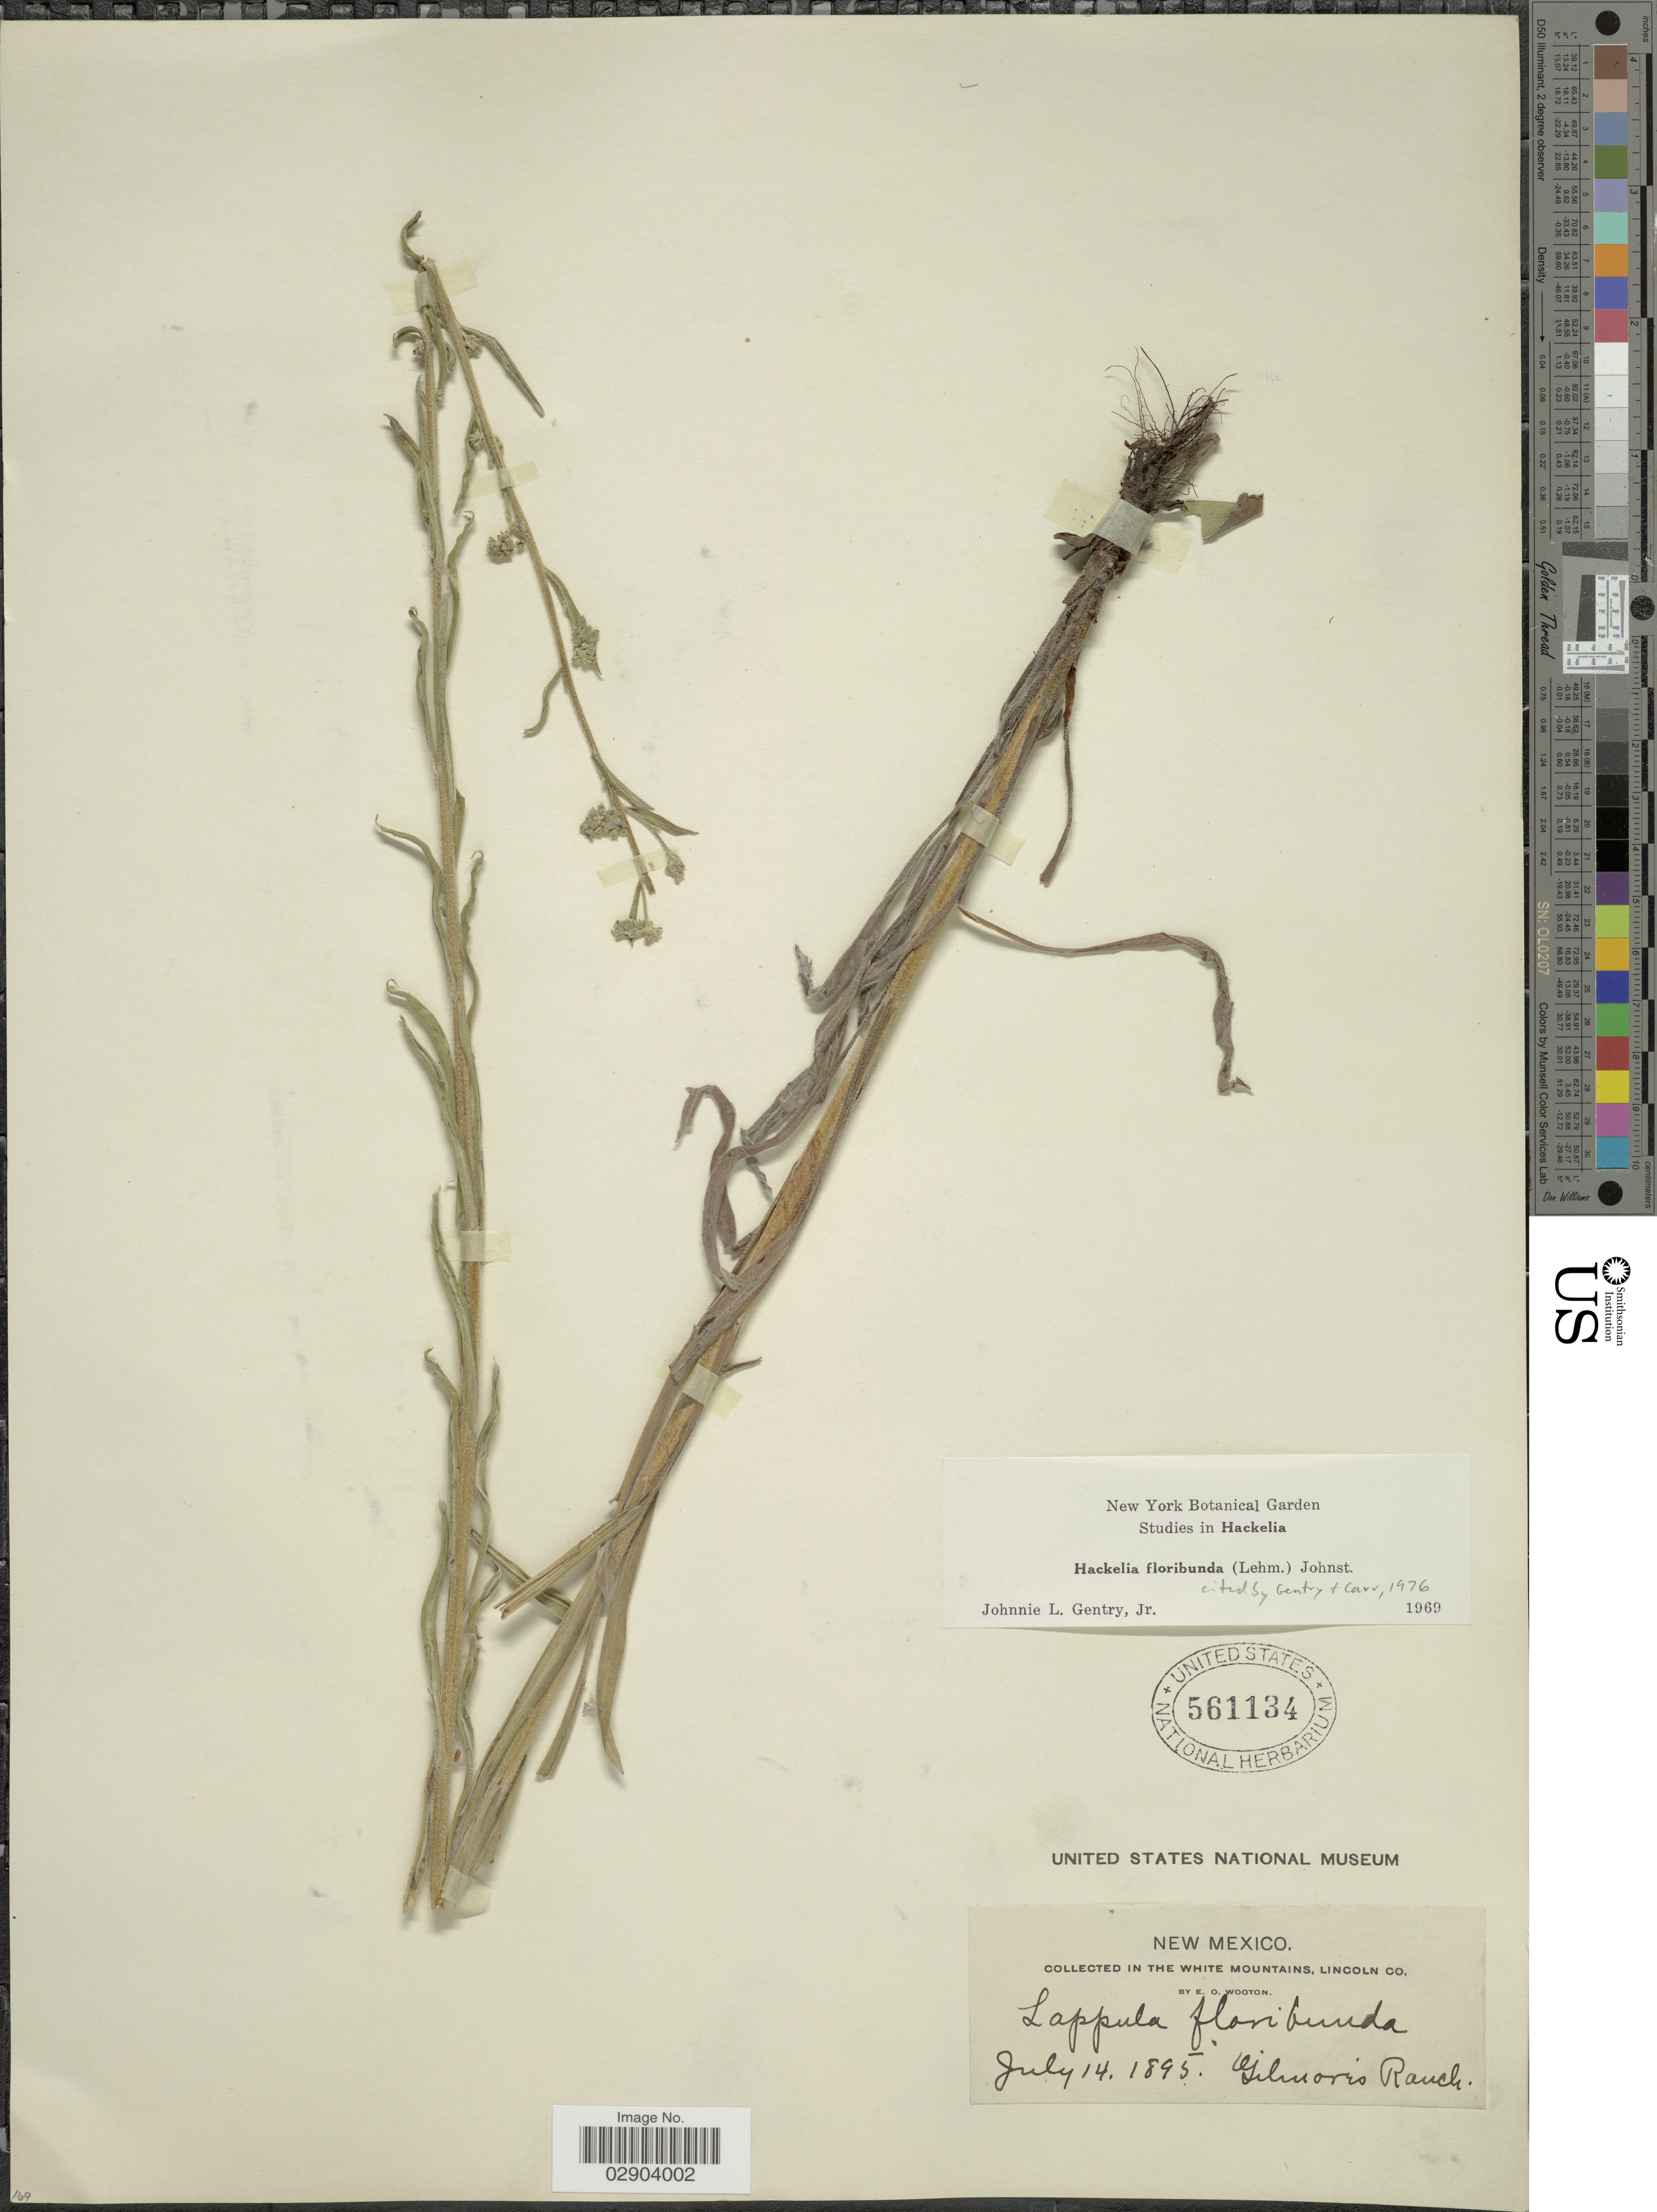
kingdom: Plantae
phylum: Tracheophyta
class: Magnoliopsida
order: Boraginales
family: Boraginaceae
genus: Hackelia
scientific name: Hackelia floribunda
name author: (Lehm.) I.M. Johnst.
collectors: E. O. Wooton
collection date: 1895-07-14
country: United States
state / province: New Mexico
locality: The White Mountains, Lincoln Co. Gilmore's Ranch.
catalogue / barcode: US 561134